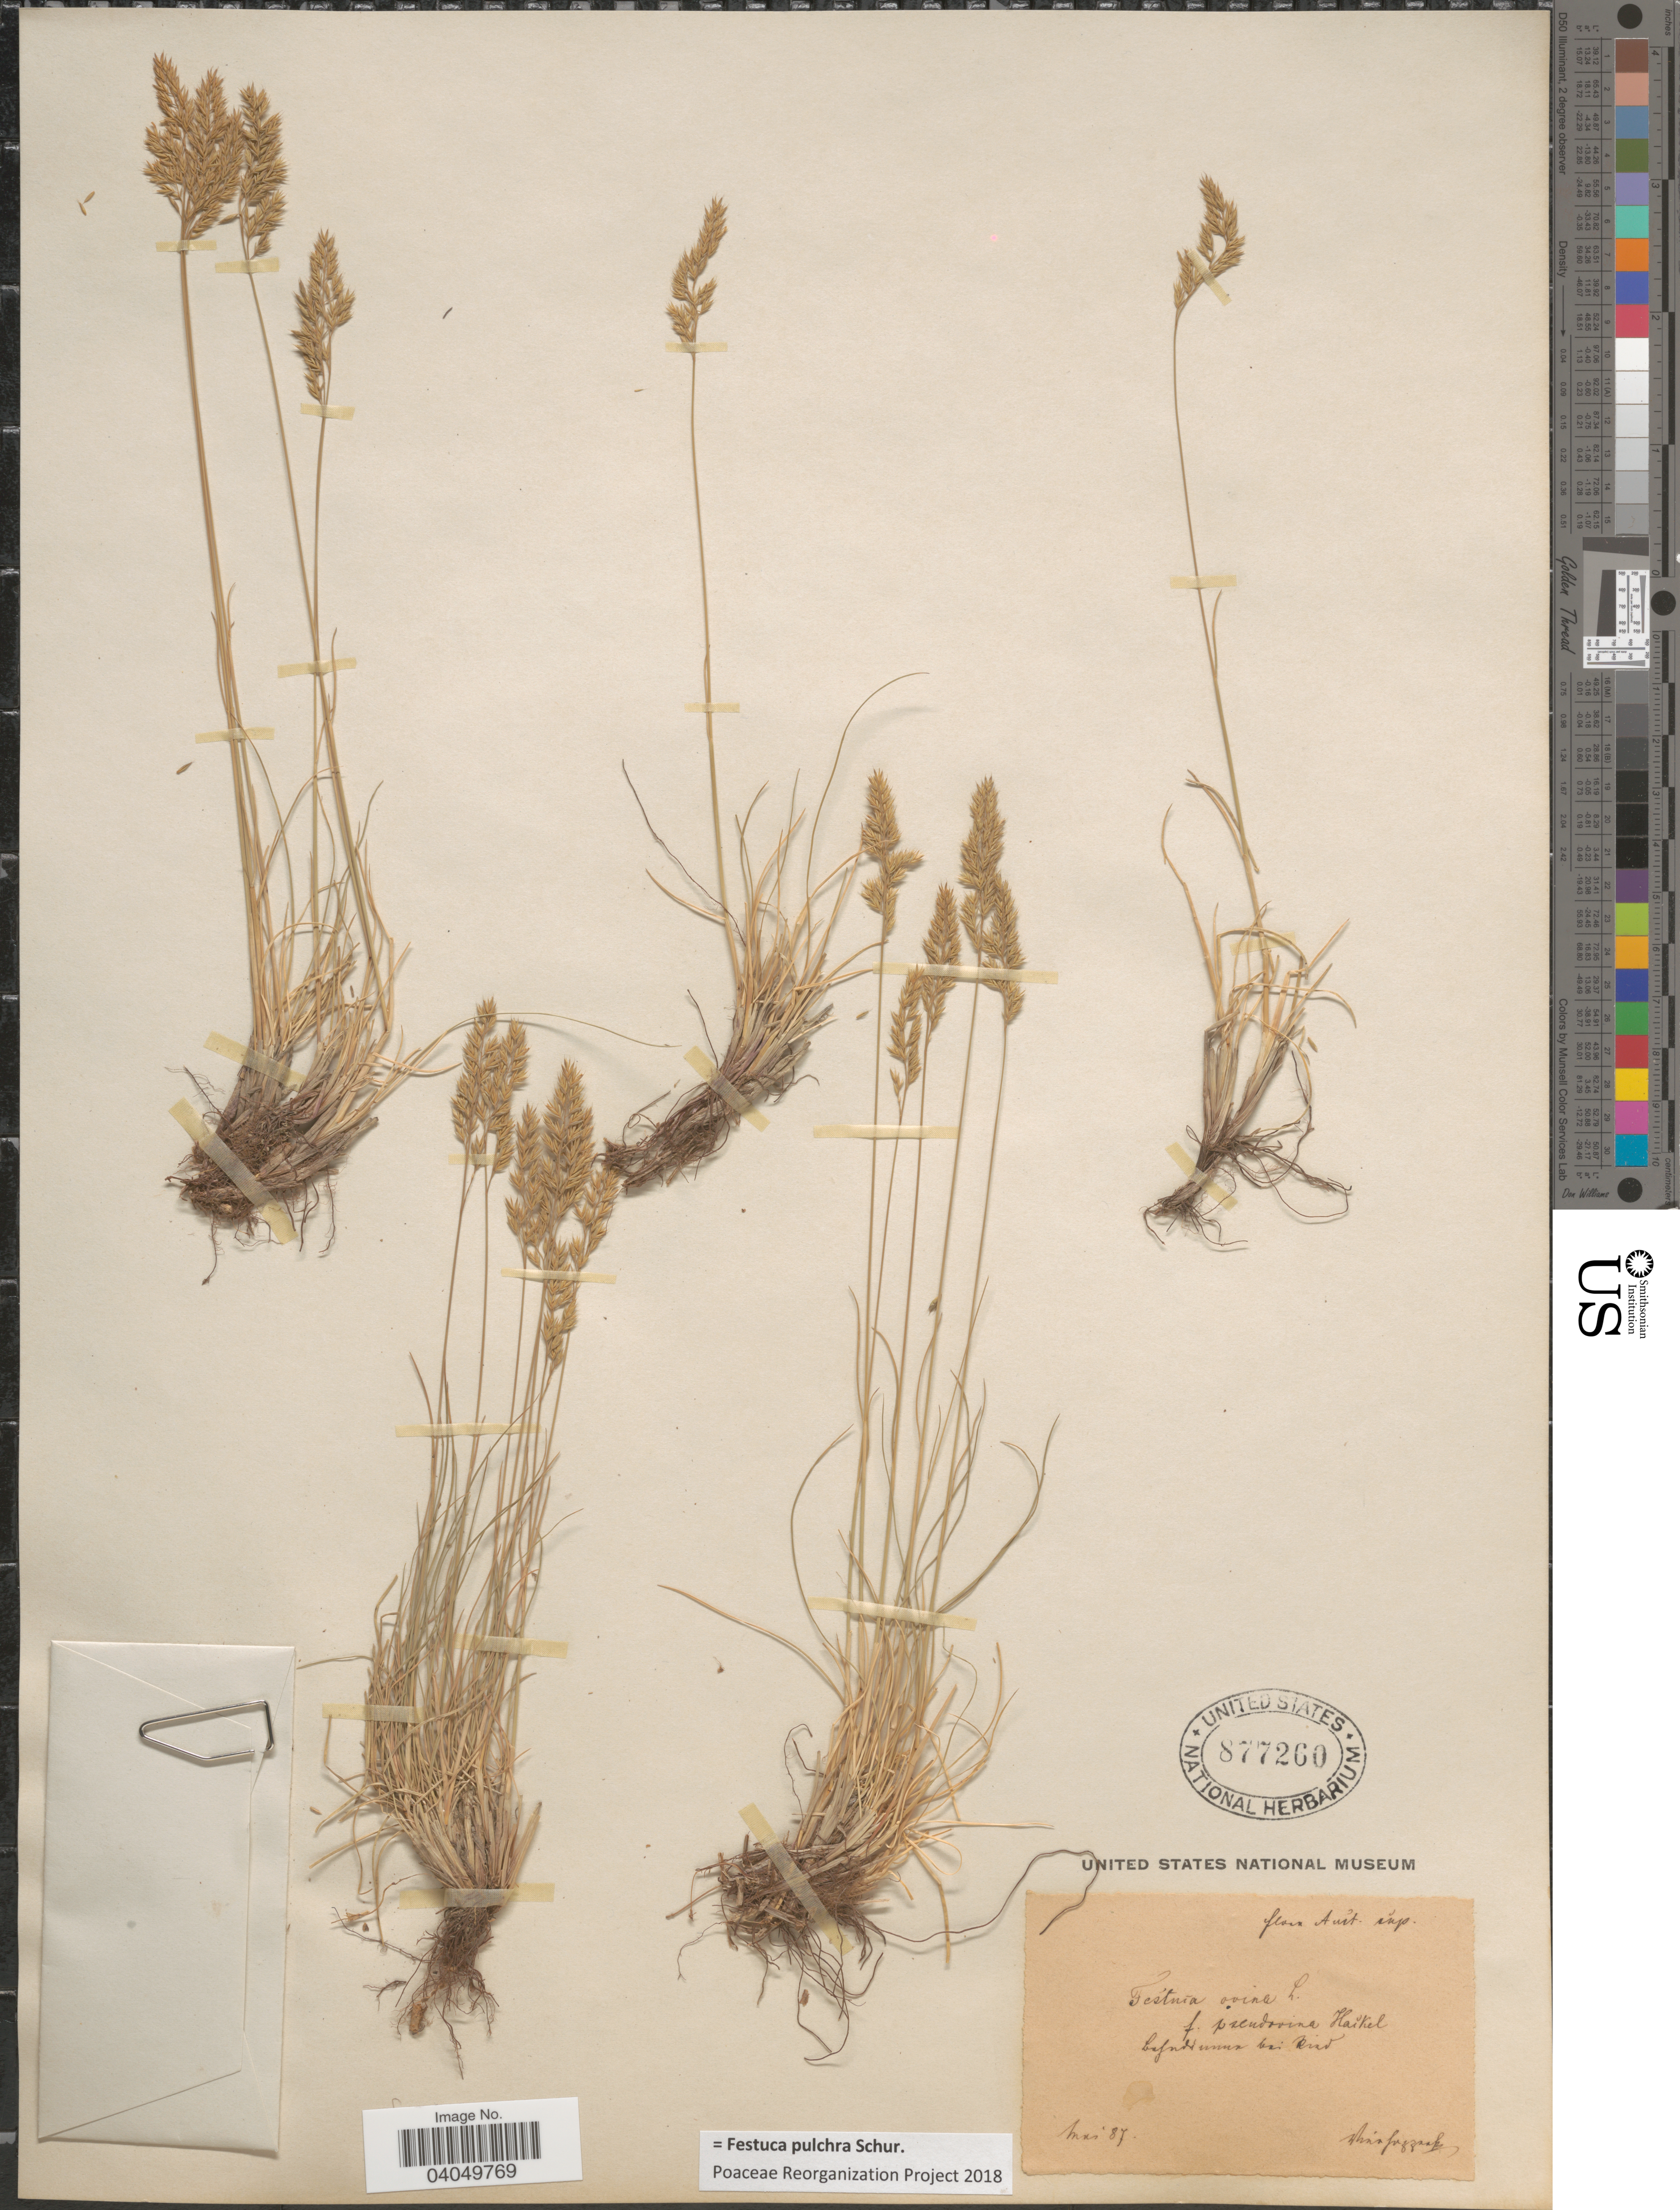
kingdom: Plantae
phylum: Tracheophyta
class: Liliopsida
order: Poales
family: Poaceae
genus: Festuca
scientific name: Festuca pulchra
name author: Schur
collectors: F. Vierhapper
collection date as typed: Transcribed d/m/y: /5/87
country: Austria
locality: Austr. sup.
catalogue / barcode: US 877260